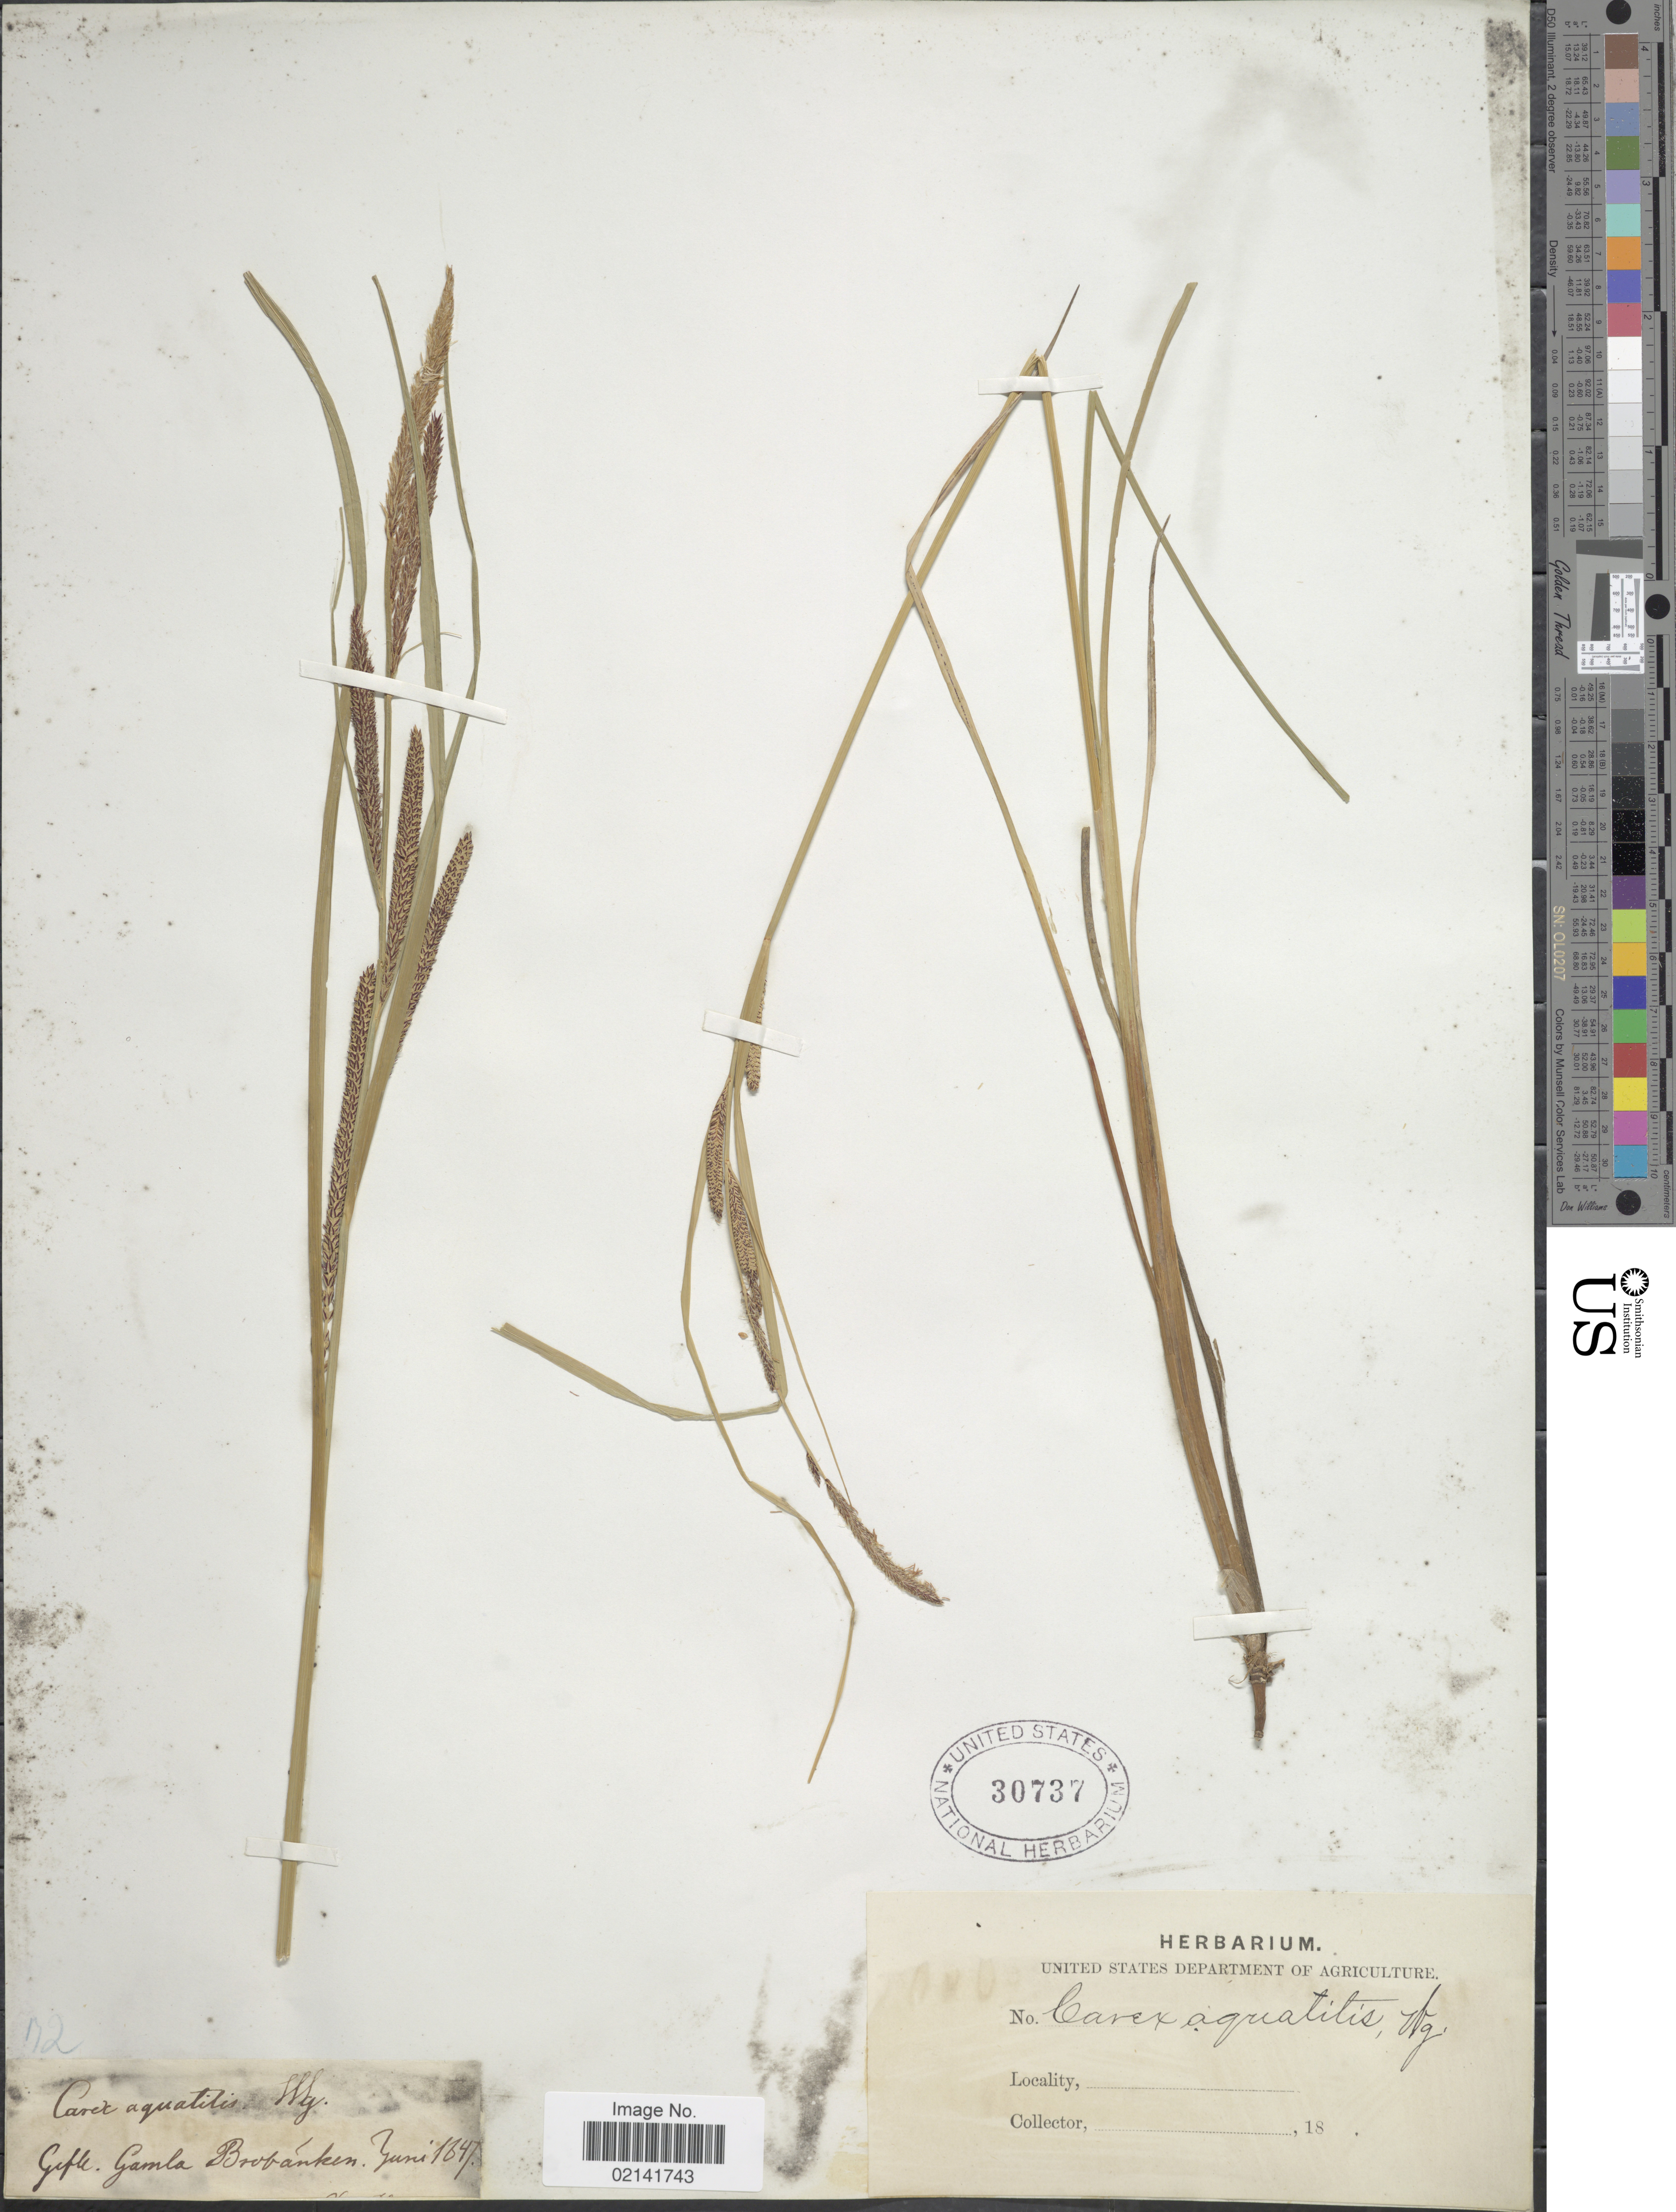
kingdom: Plantae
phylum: Tracheophyta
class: Liliopsida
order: Poales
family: Cyperaceae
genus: Carex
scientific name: Carex aquatilis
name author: Wahlenb.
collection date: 1847-06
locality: Gofle Gamla Brobanken [interpreted]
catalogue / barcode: US 30737